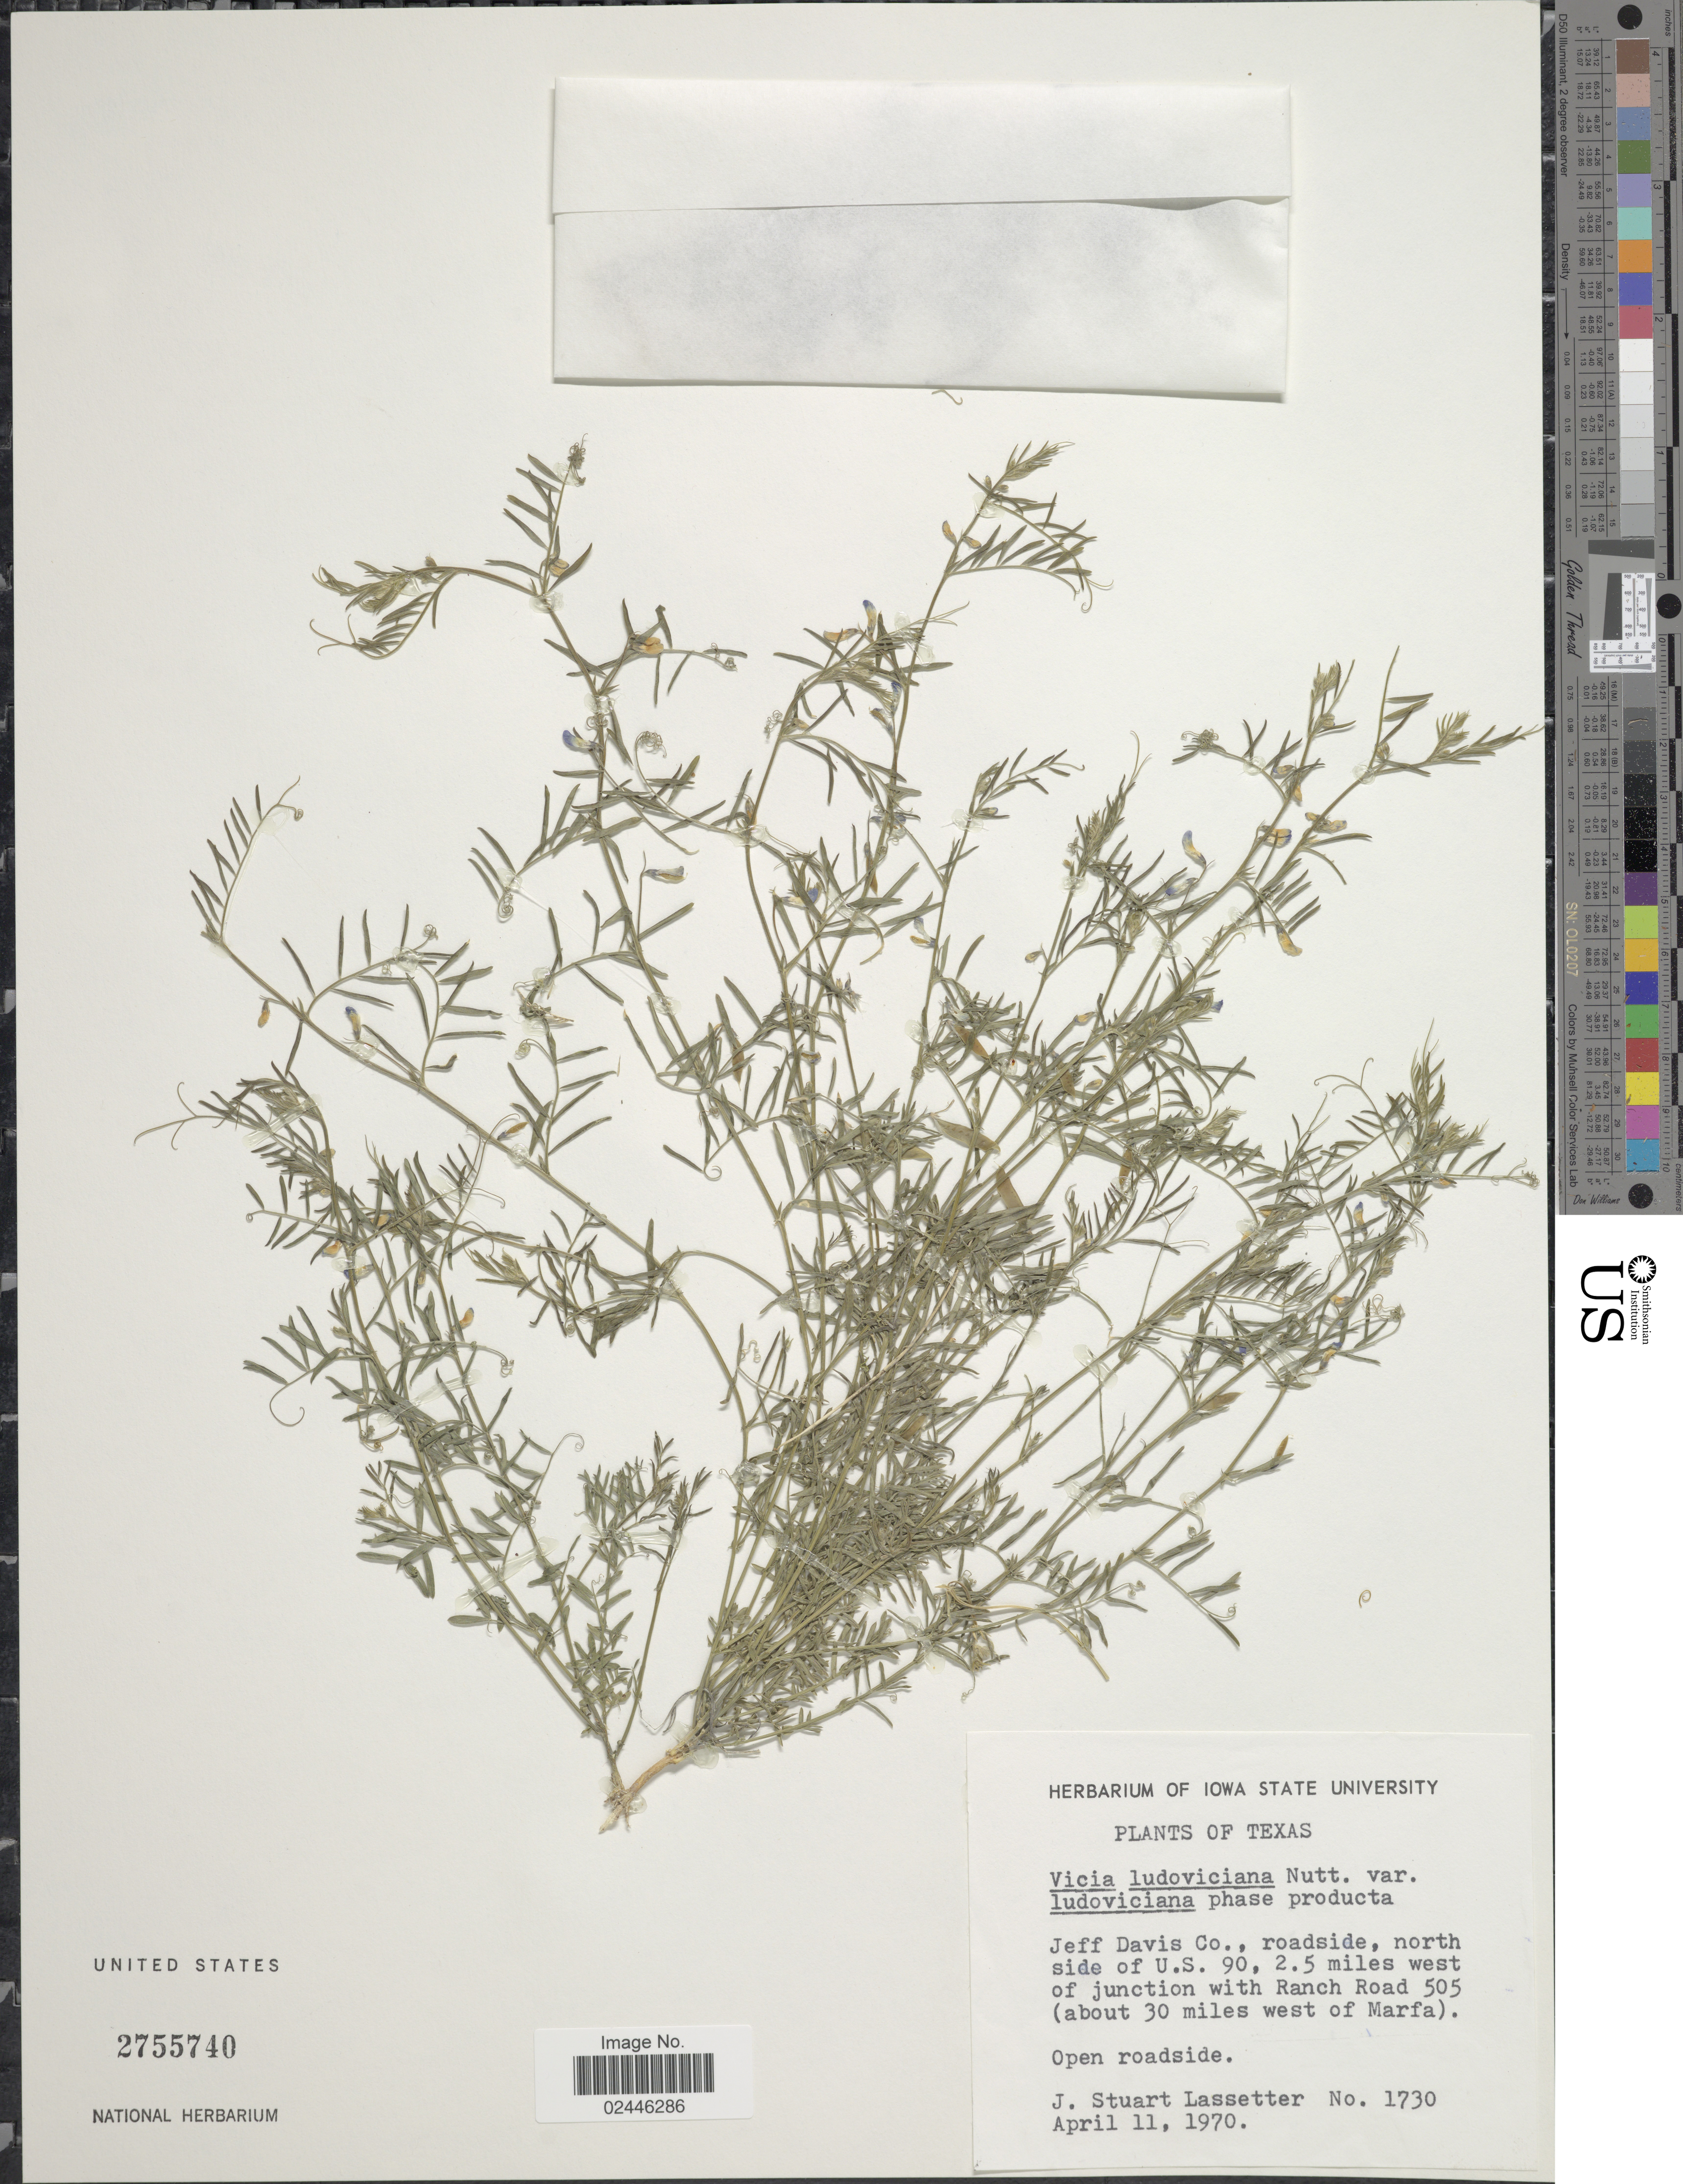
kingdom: Plantae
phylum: Tracheophyta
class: Magnoliopsida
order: Fabales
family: Fabaceae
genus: Vicia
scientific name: Vicia ludoviciana var. ludoviciana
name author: Nutt. ex Torr. & A. Gray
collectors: J. Lassetter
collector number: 1730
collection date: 1970-04-11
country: United States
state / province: Texas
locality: Jeff Davis Co., roadside, north side of U.S. 90, 2.5 miles west of junction with Ranch Road 505 (about 30 miles west of Marfa)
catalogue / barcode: US 2755740